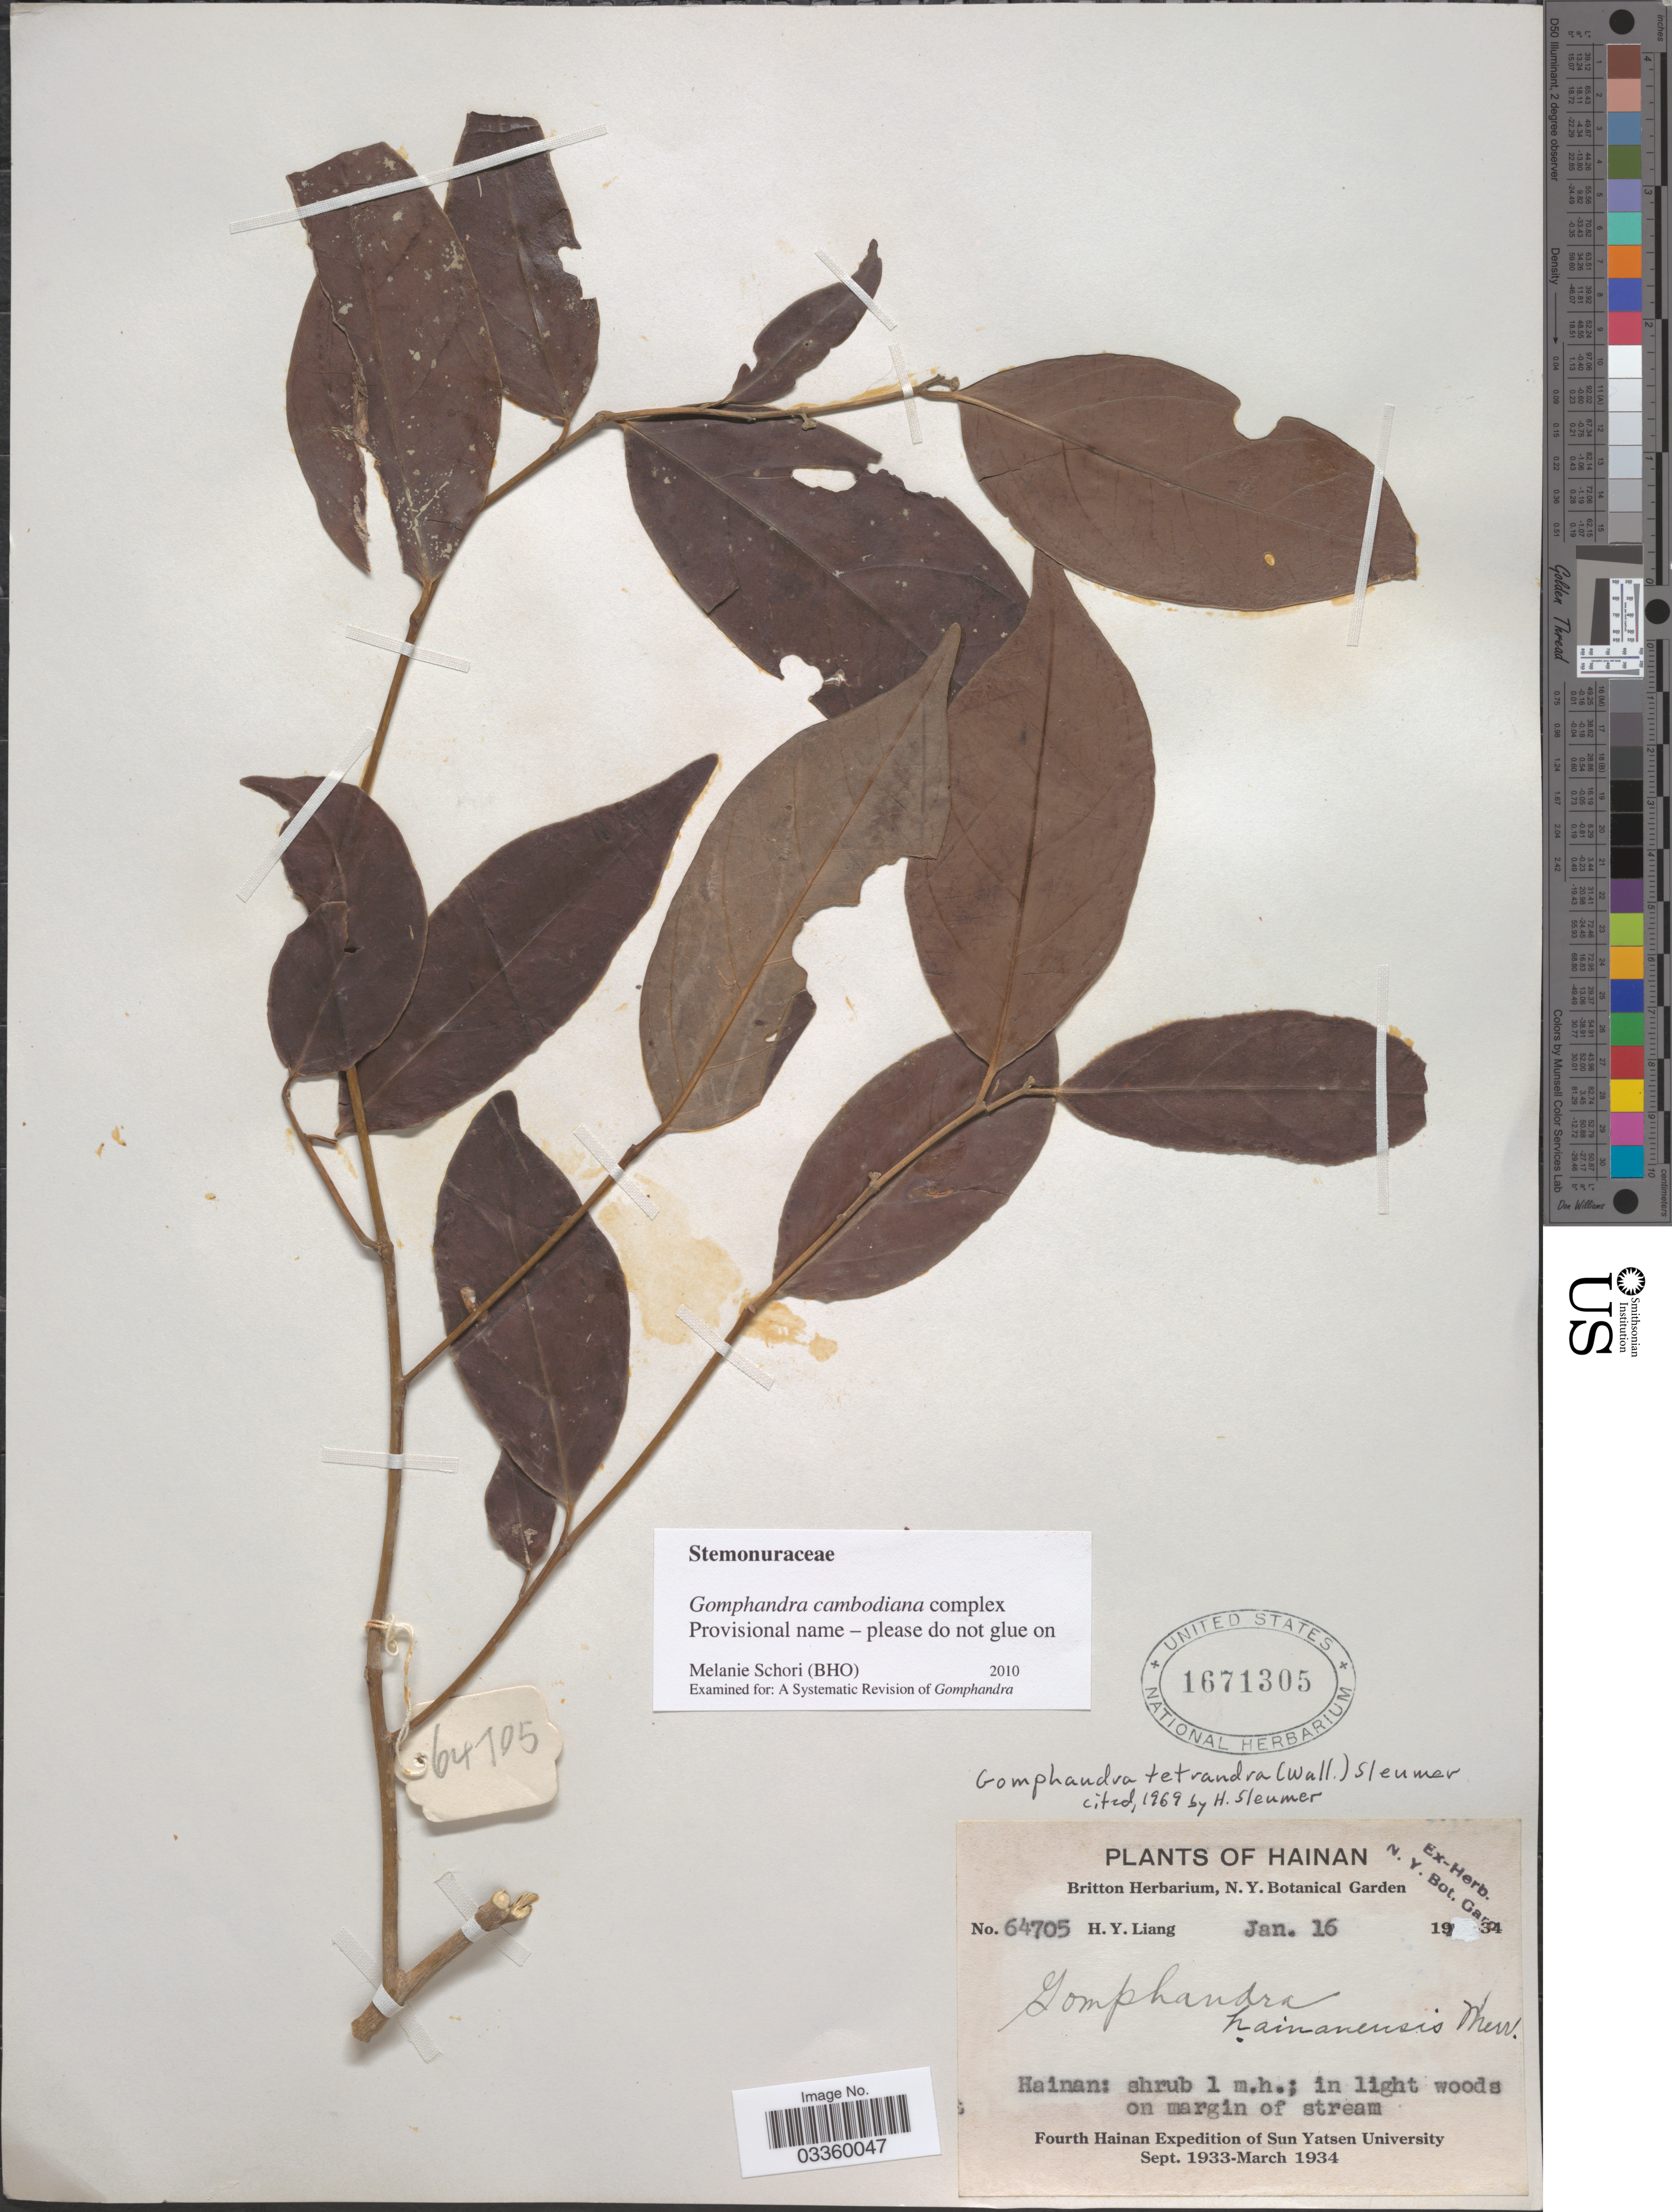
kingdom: Plantae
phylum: Tracheophyta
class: Magnoliopsida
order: Cardiopteridales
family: Stemonuraceae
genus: Gomphandra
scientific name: Gomphandra cambodiana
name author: Pierre ex Gagnep.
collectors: H. Y. Liang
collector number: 64705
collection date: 1934-01-16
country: China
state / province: Hainan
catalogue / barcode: US 1671305